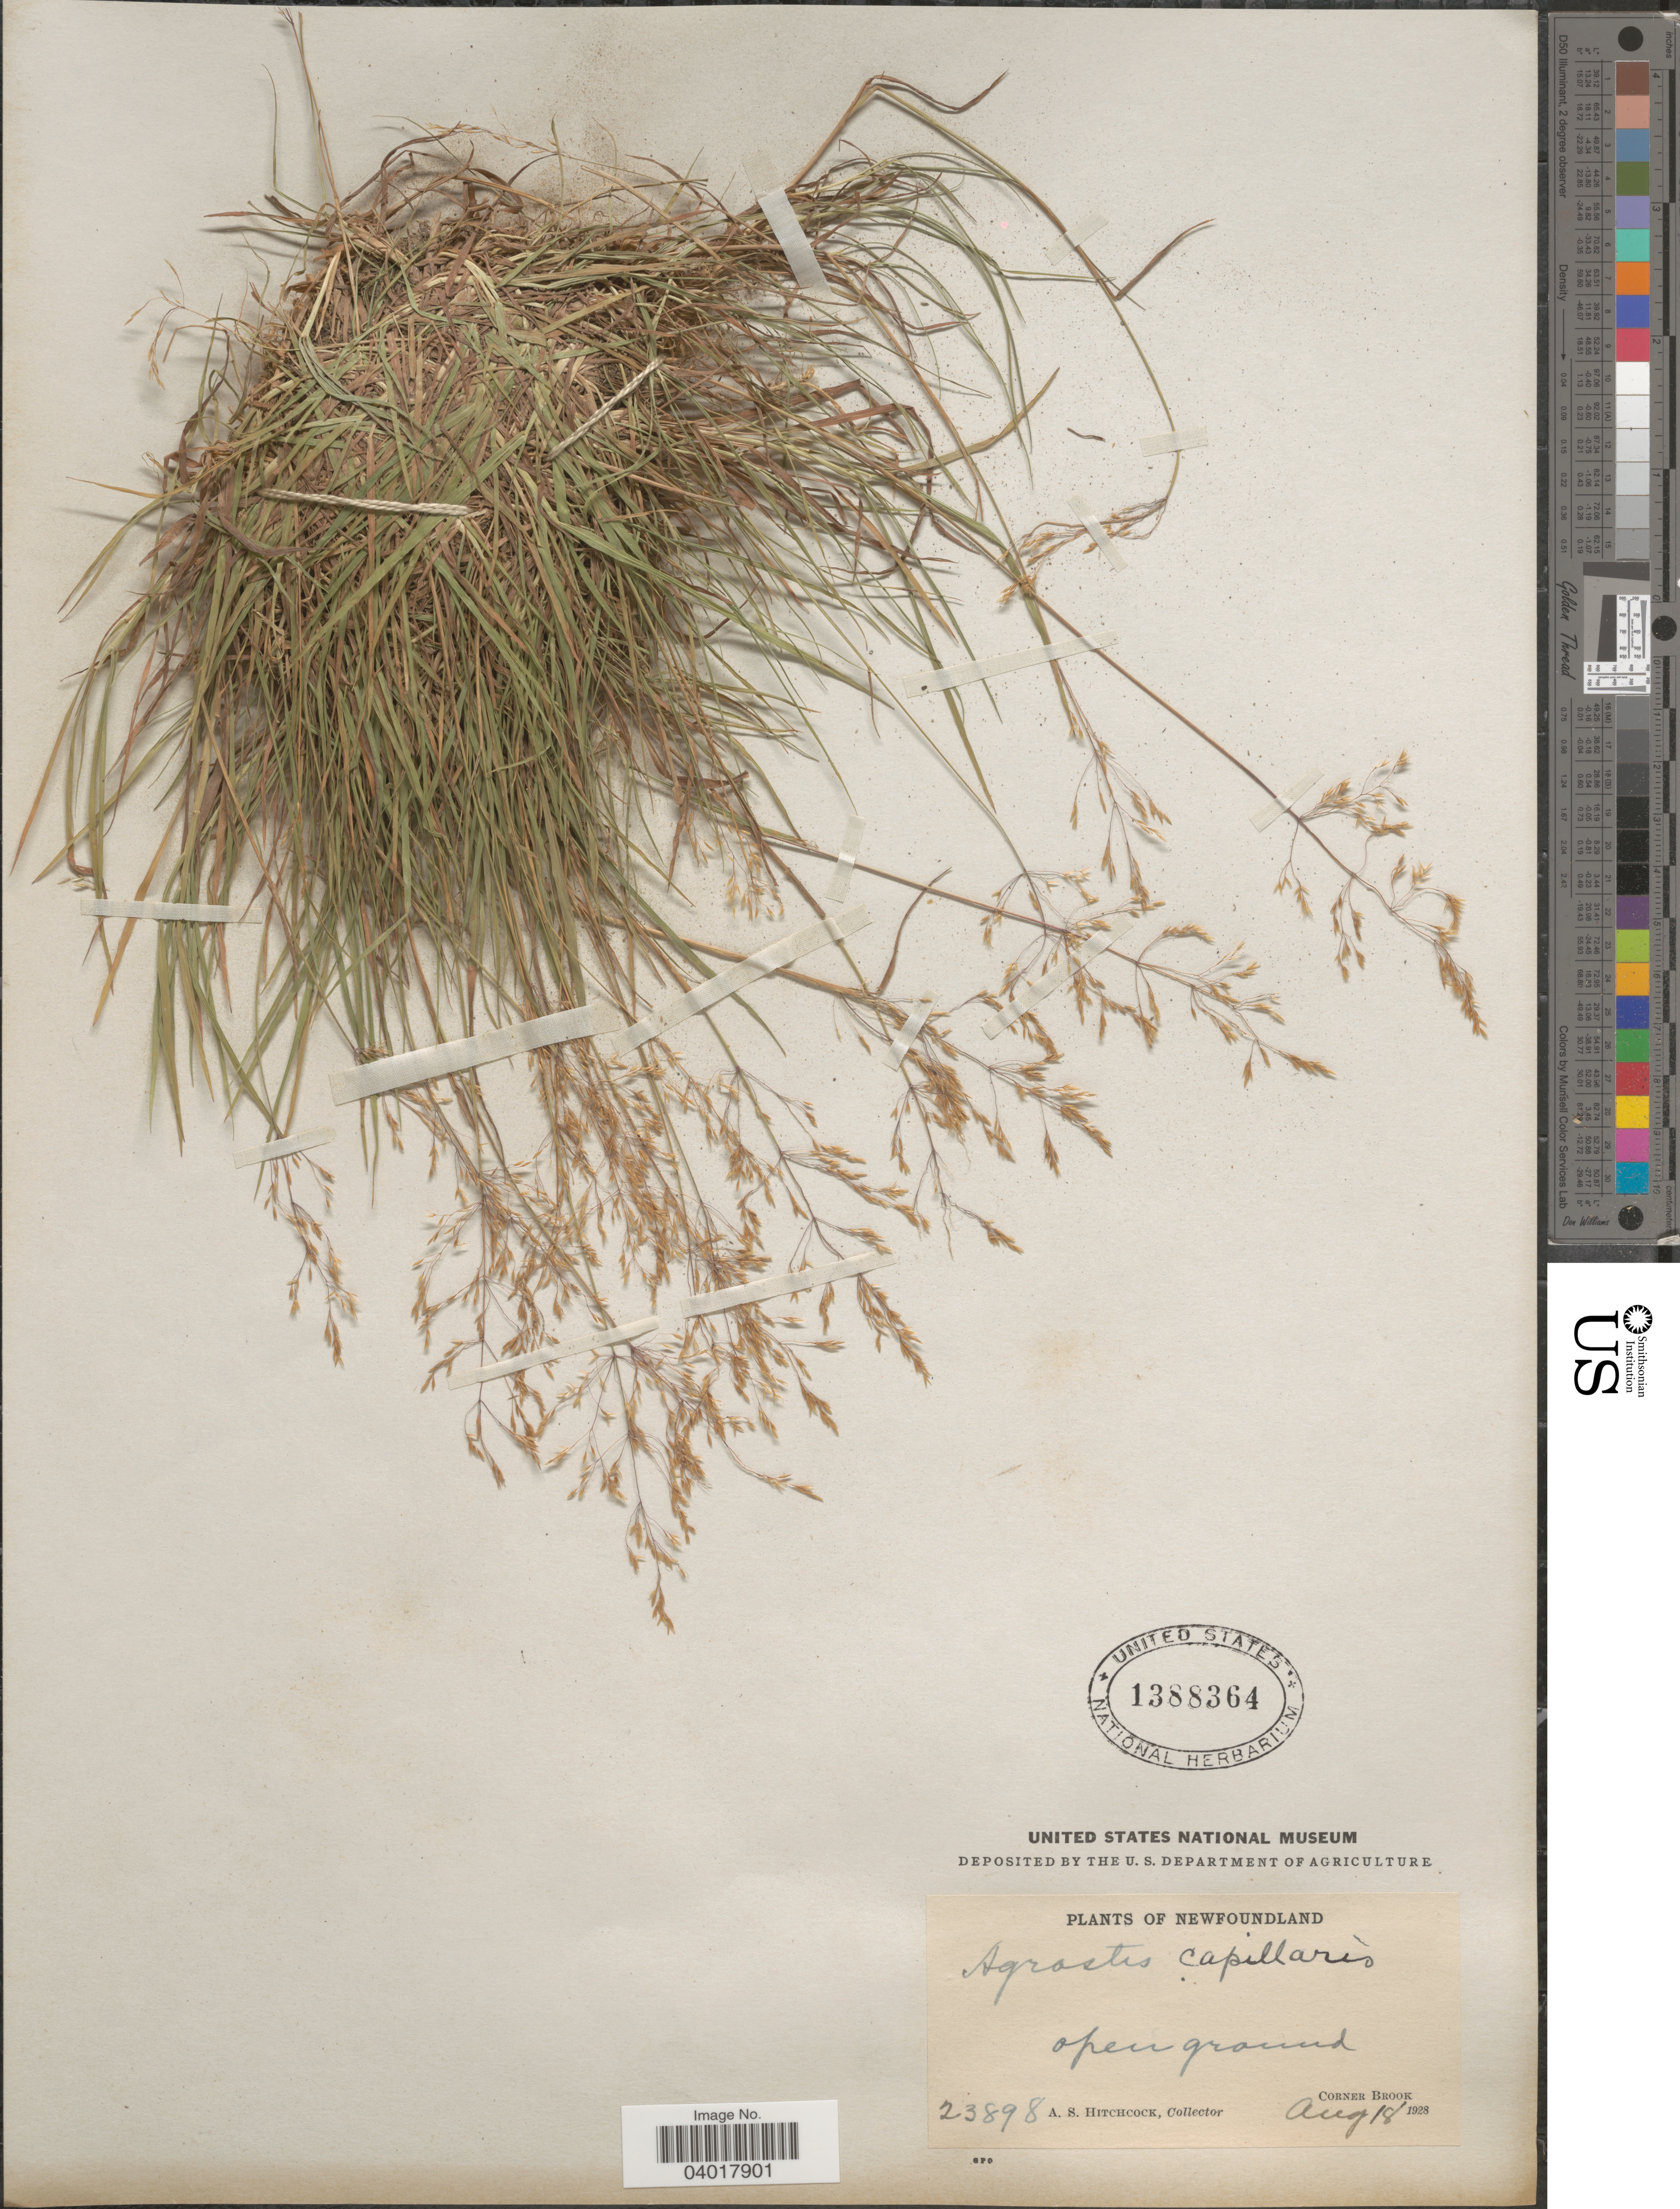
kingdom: Plantae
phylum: Tracheophyta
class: Liliopsida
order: Poales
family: Poaceae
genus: Agrostis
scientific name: Agrostis capillaris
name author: L.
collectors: A. S. Hitchcock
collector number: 23898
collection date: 1928-08-18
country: Canada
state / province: Newfoundland and Labrador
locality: Corner Brook.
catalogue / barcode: US 1388364